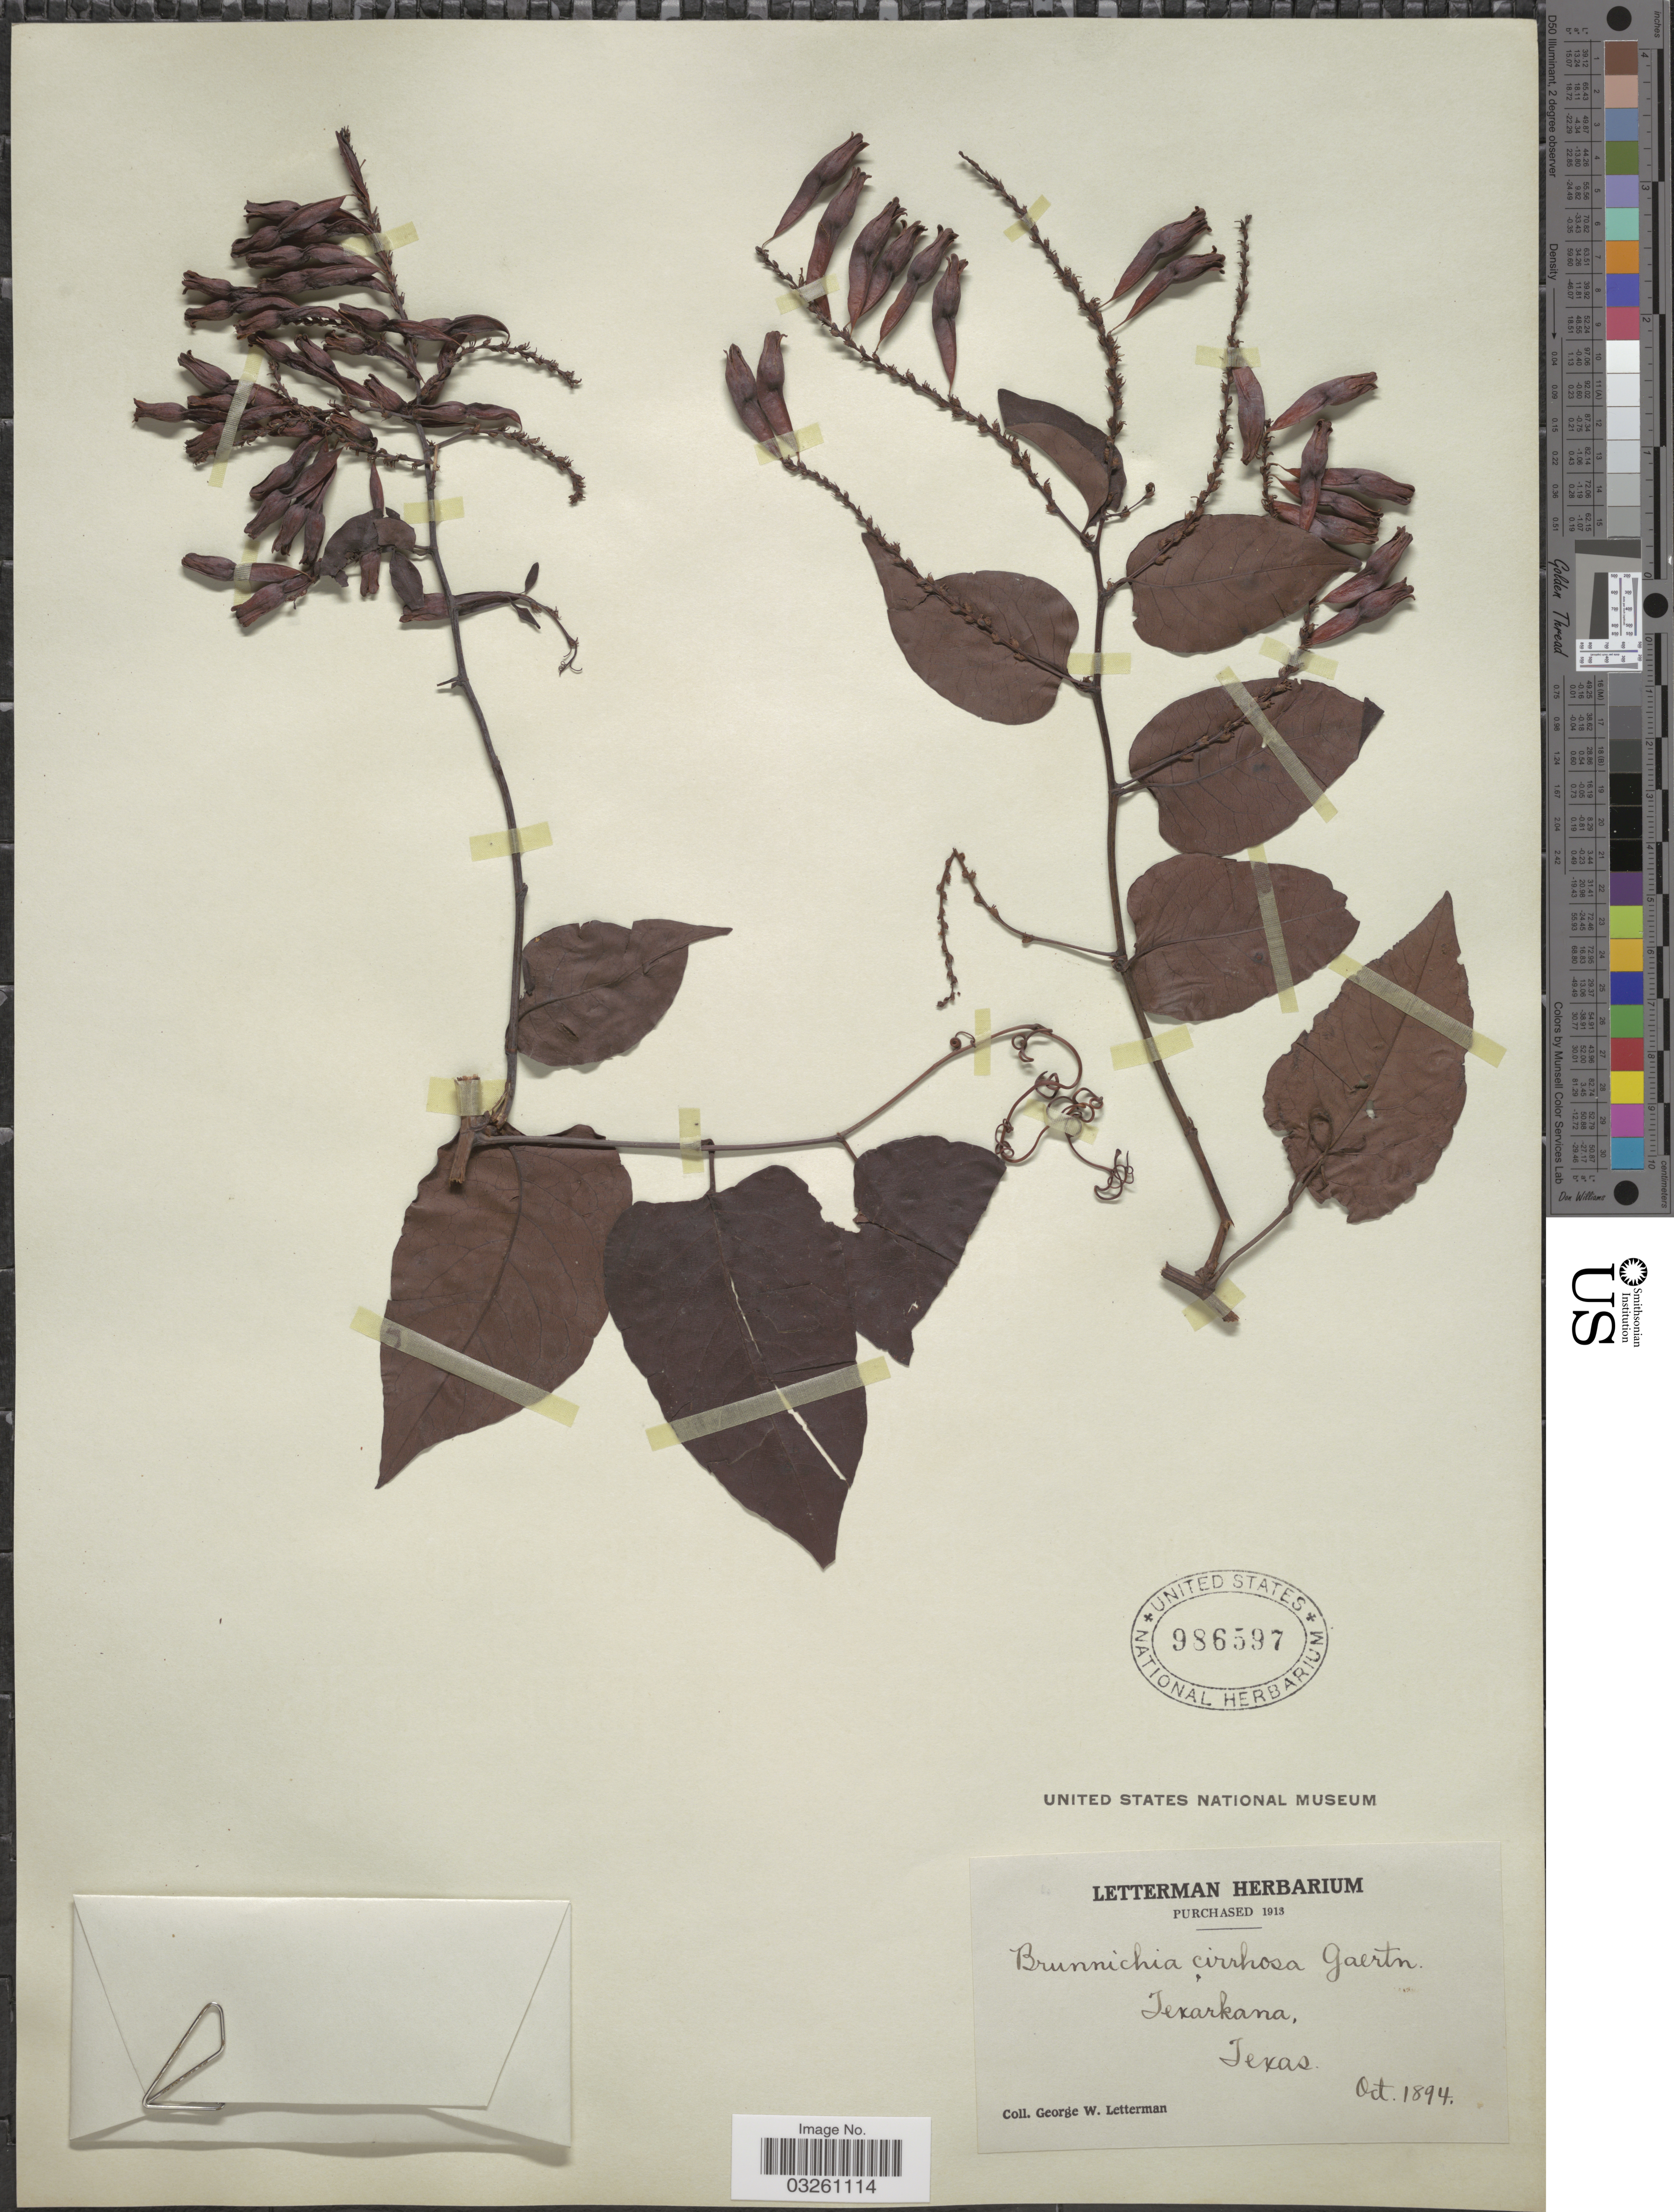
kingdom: Plantae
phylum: Tracheophyta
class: Magnoliopsida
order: Caryophyllales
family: Polygonaceae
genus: Brunnichia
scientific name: Brunnichia cirrhosa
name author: Gaertn.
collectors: G. W. Letterman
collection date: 1894-10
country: United States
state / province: Texas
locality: Texarkana.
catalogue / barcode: US 986597